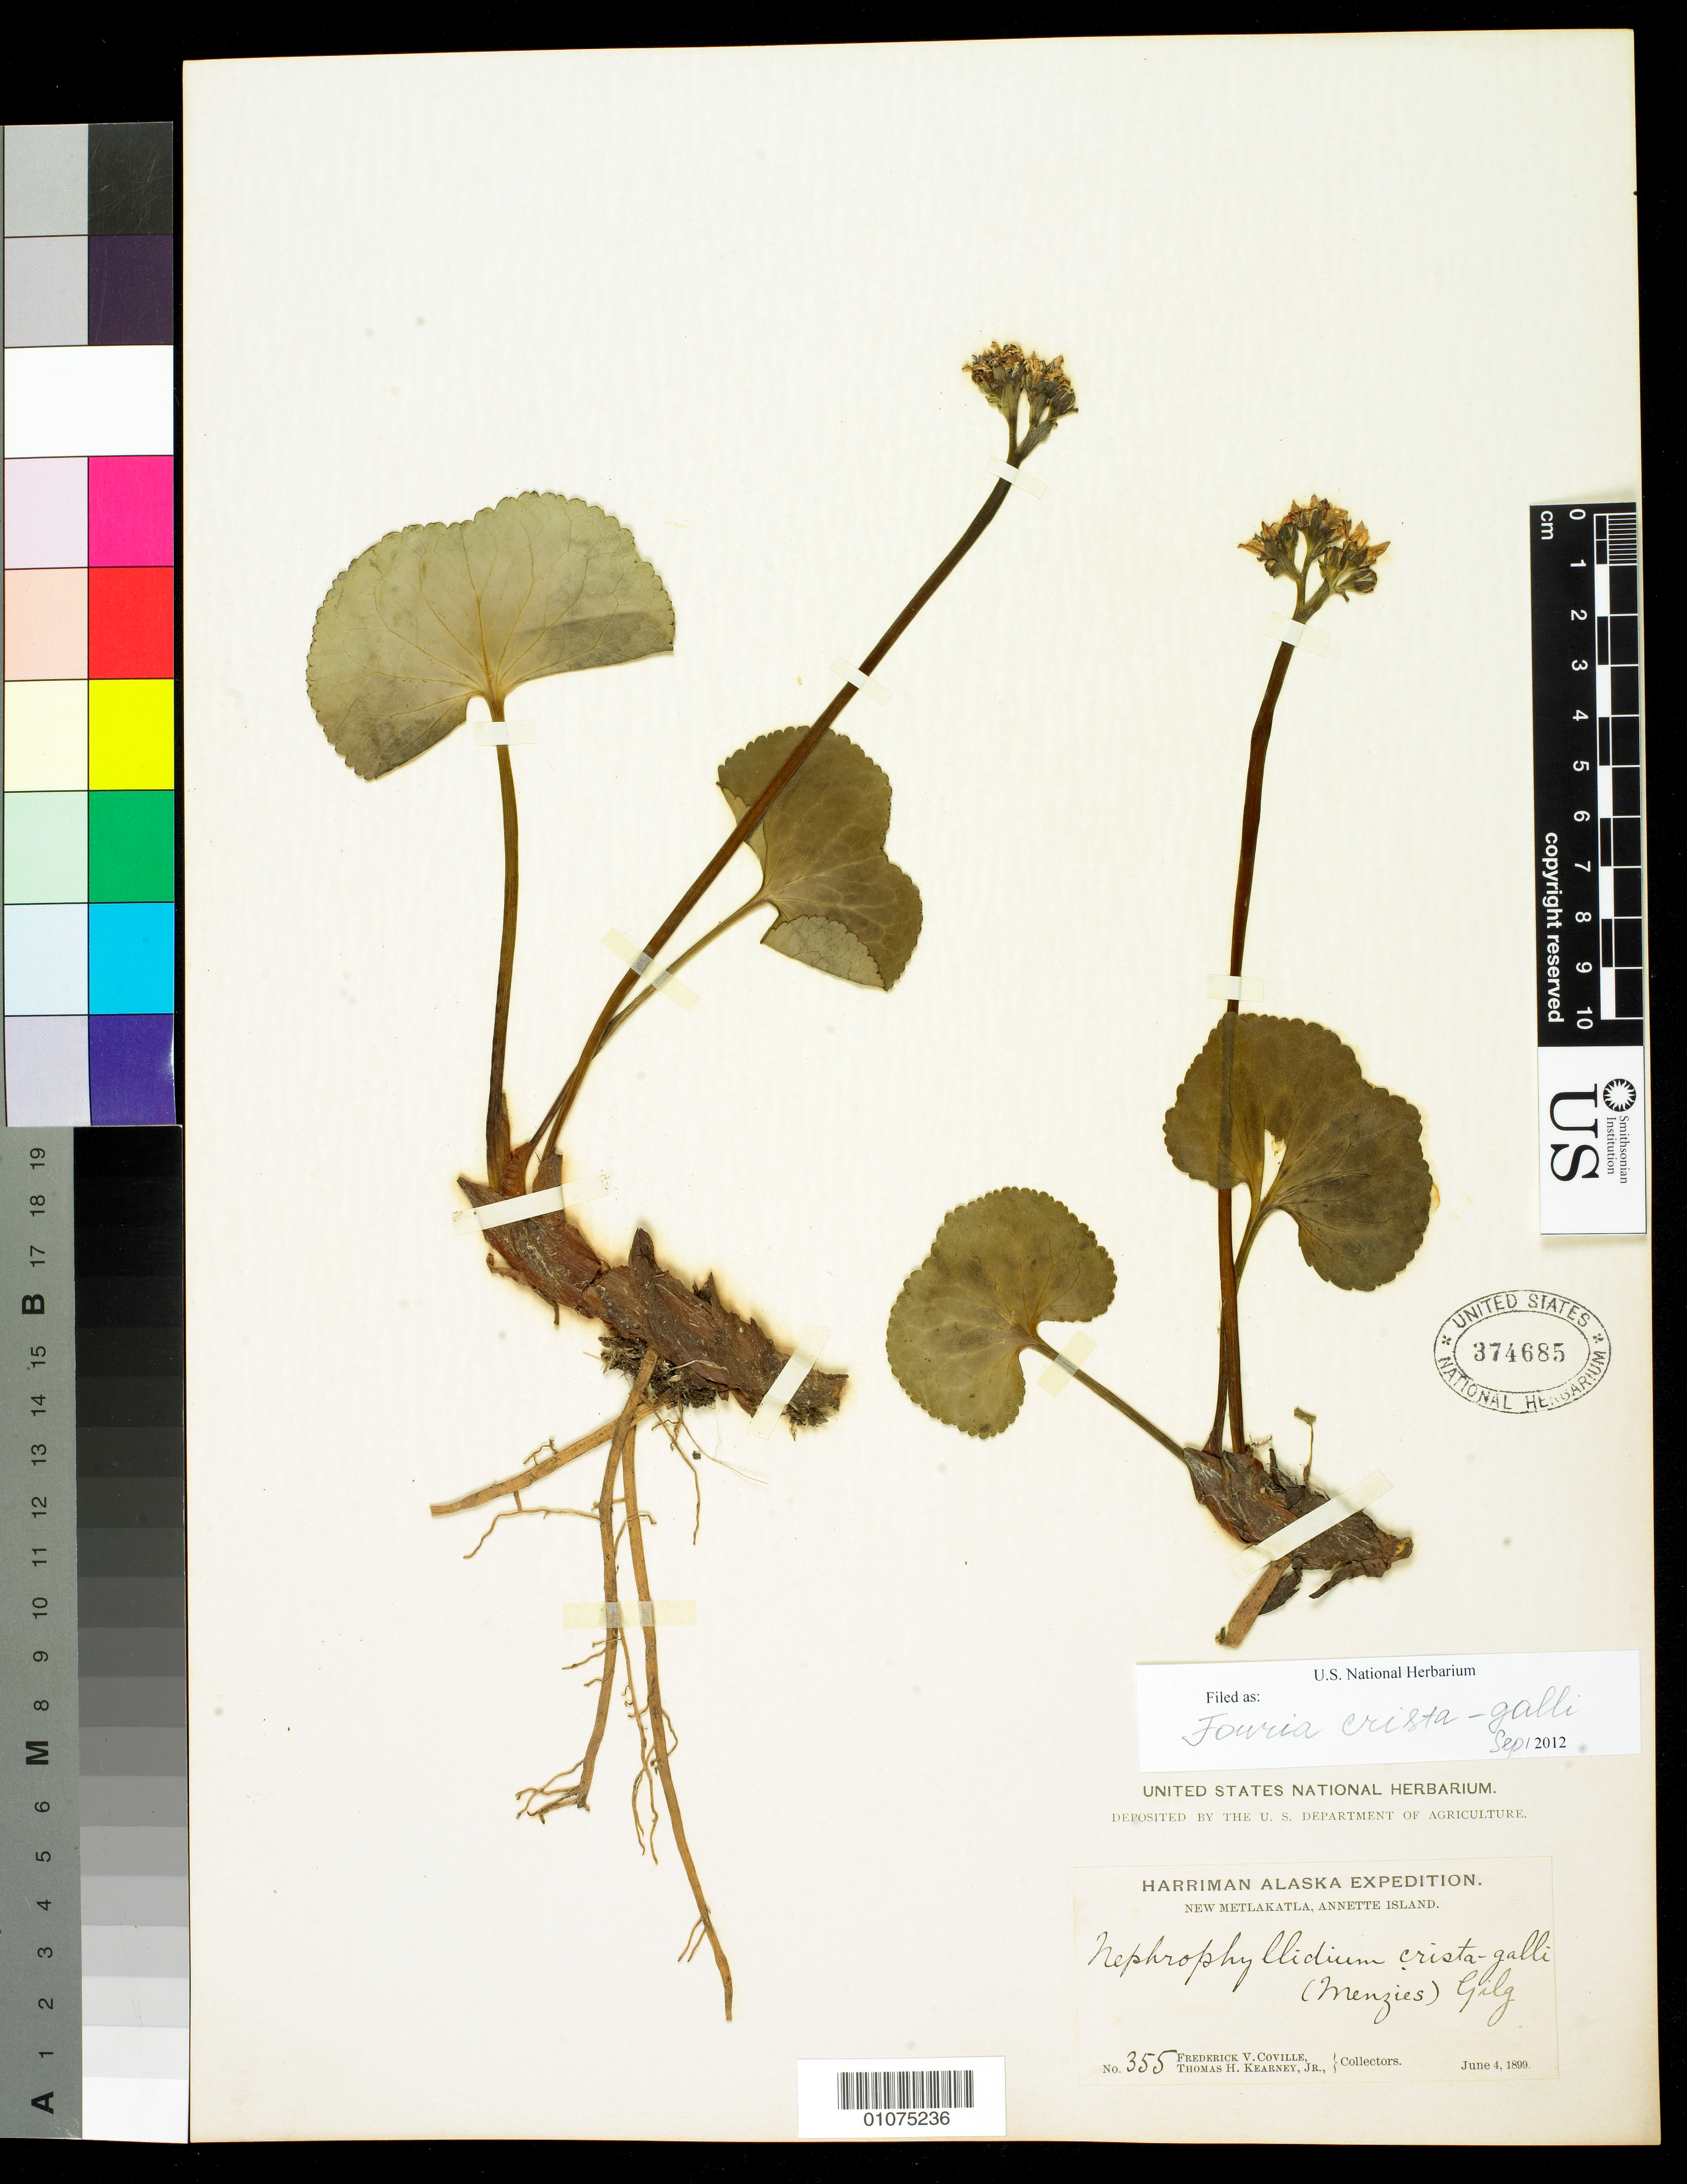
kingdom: Plantae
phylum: Tracheophyta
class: Magnoliopsida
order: Asterales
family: Menyanthaceae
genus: Fauria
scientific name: Fauria crista-galli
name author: (Menzies ex Hook.) Makino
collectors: F. V. Coville & T. H. Kearney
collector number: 355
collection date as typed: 4 Jun 1899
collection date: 1899-06-04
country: United States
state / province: Alaska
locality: New Metlakatla, Annette Island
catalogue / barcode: US 374685